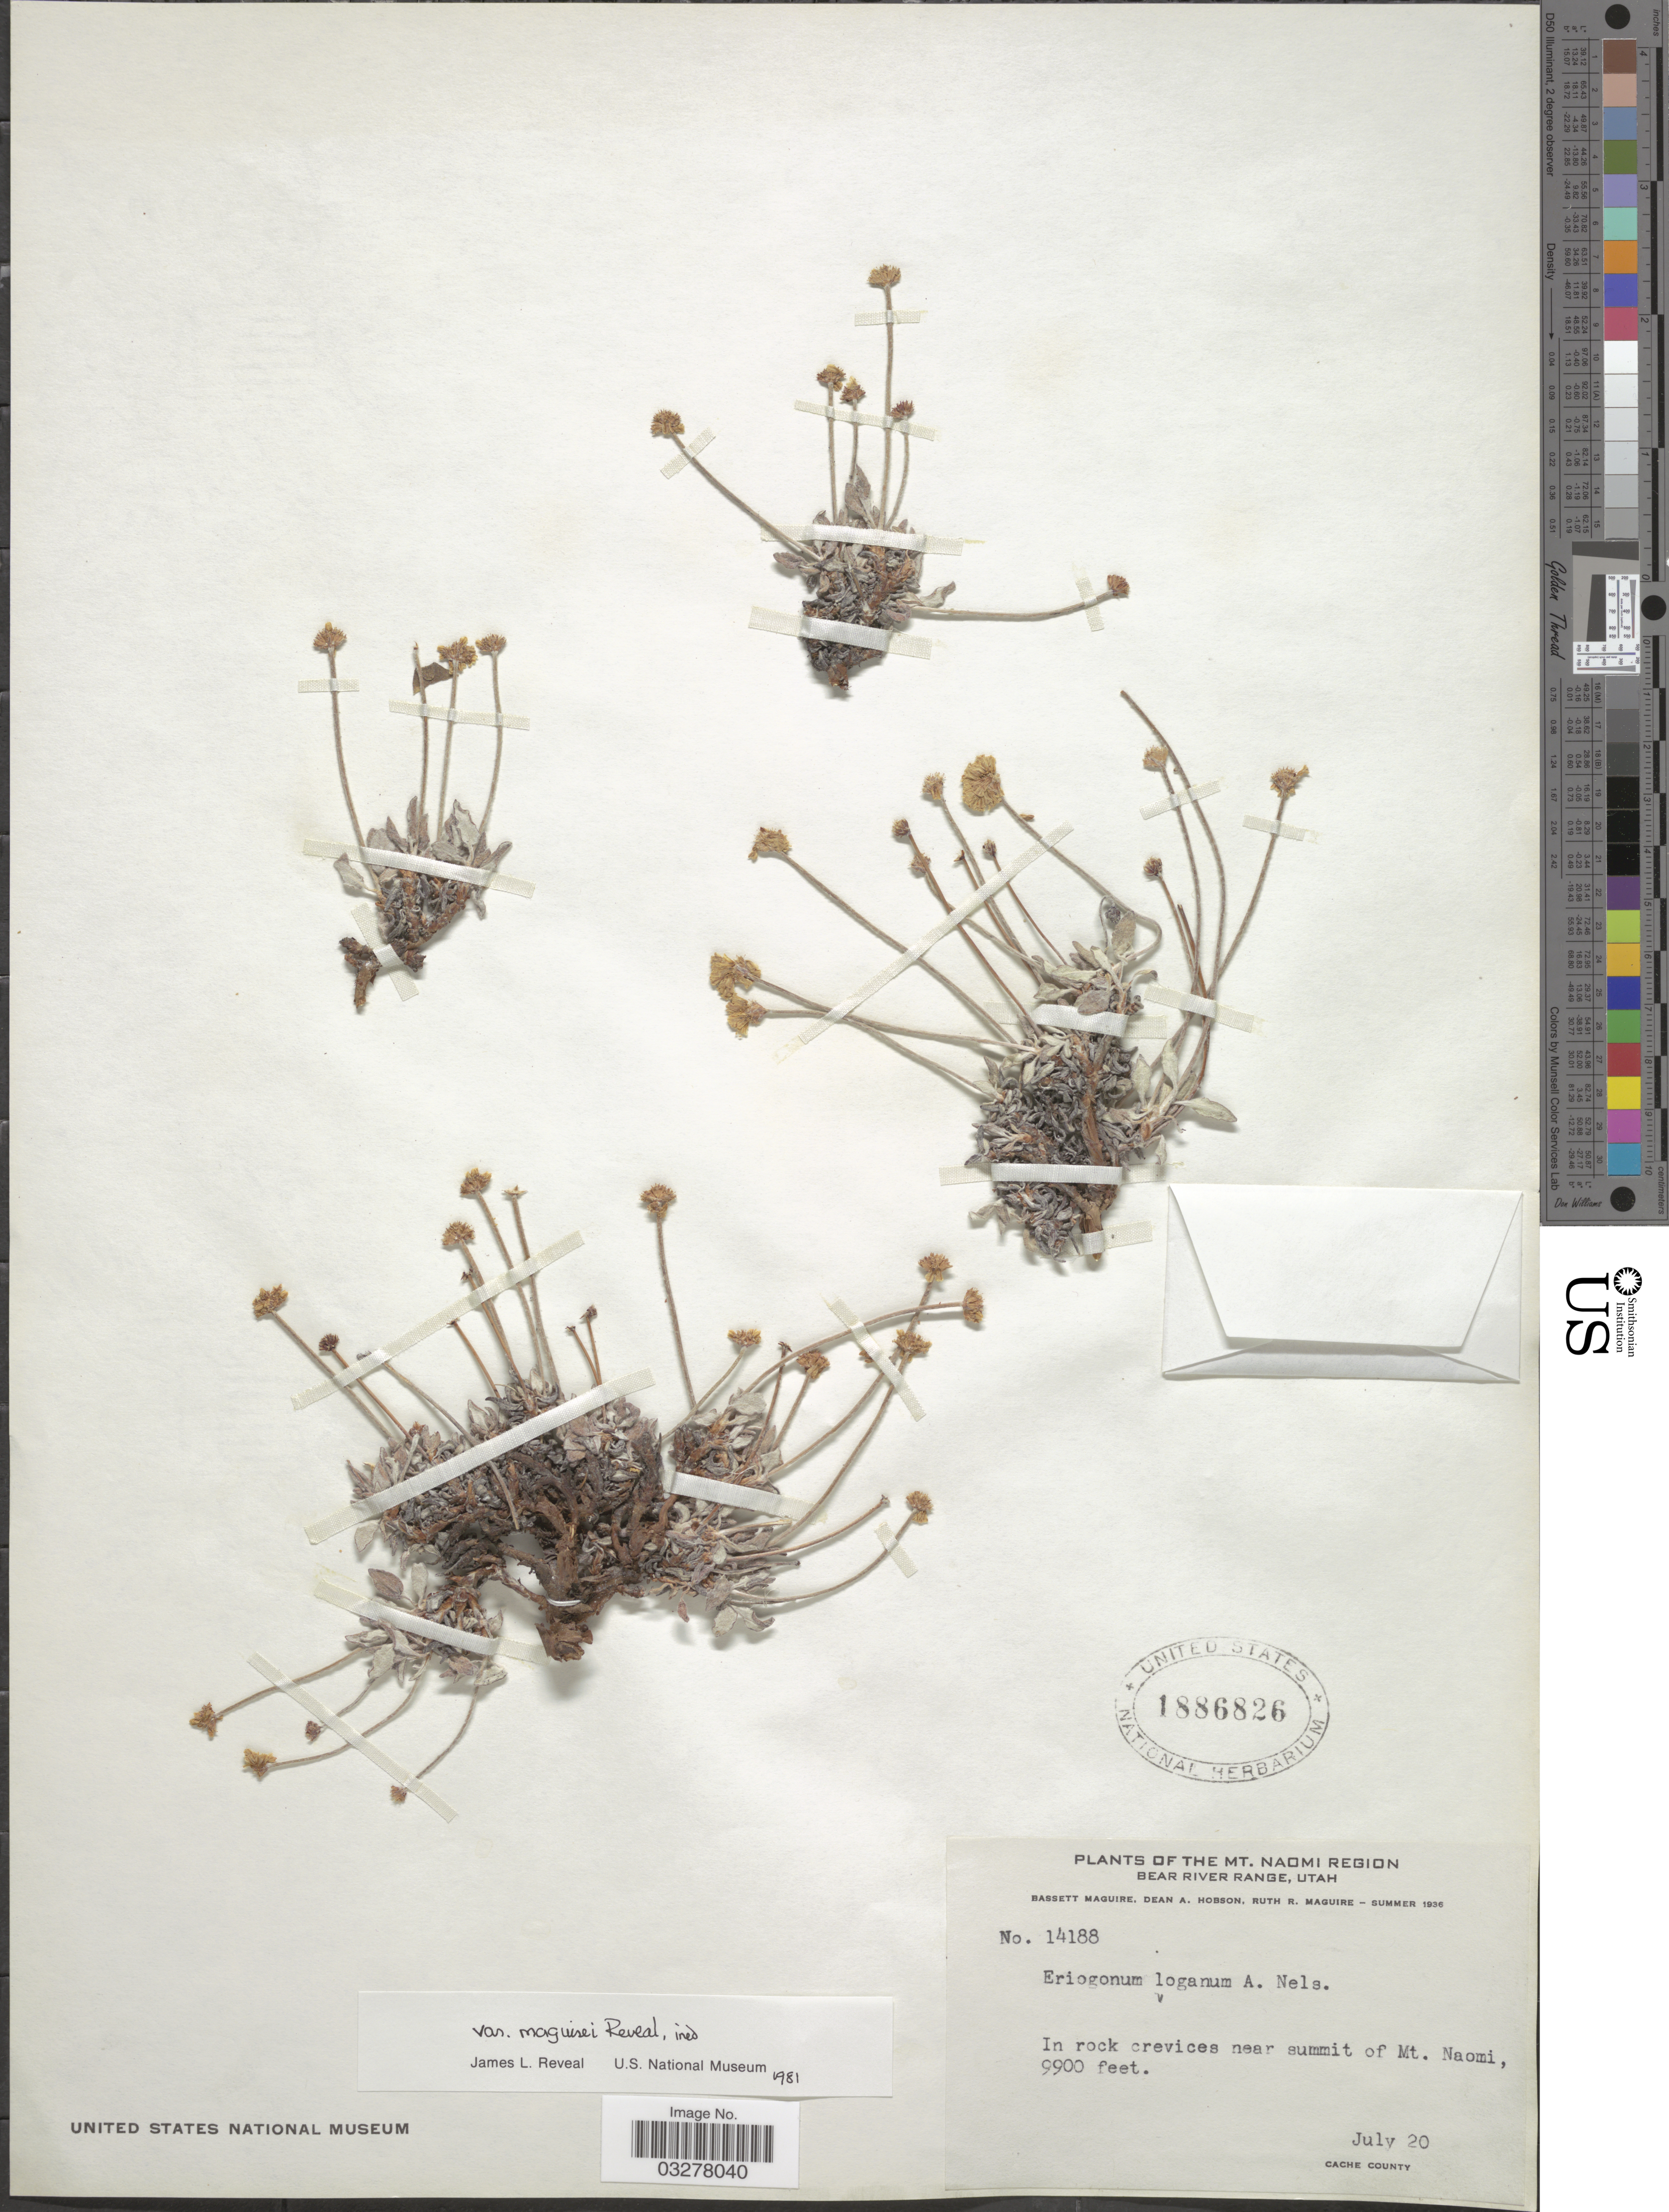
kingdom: Plantae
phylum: Tracheophyta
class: Magnoliopsida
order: Caryophyllales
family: Polygonaceae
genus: Eriogonum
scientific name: Eriogonum loganum var. maguirei Reveal var. nov. ined.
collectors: B. Maguire, D. Hobson & R. R. Maguire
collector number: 14188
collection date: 1936-07-20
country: United States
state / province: Utah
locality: Mt. Naomi Region. Bear River Range. In rock crevices near summit of Mt. Naomi, Cache County.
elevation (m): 3018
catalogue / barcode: US 1886826